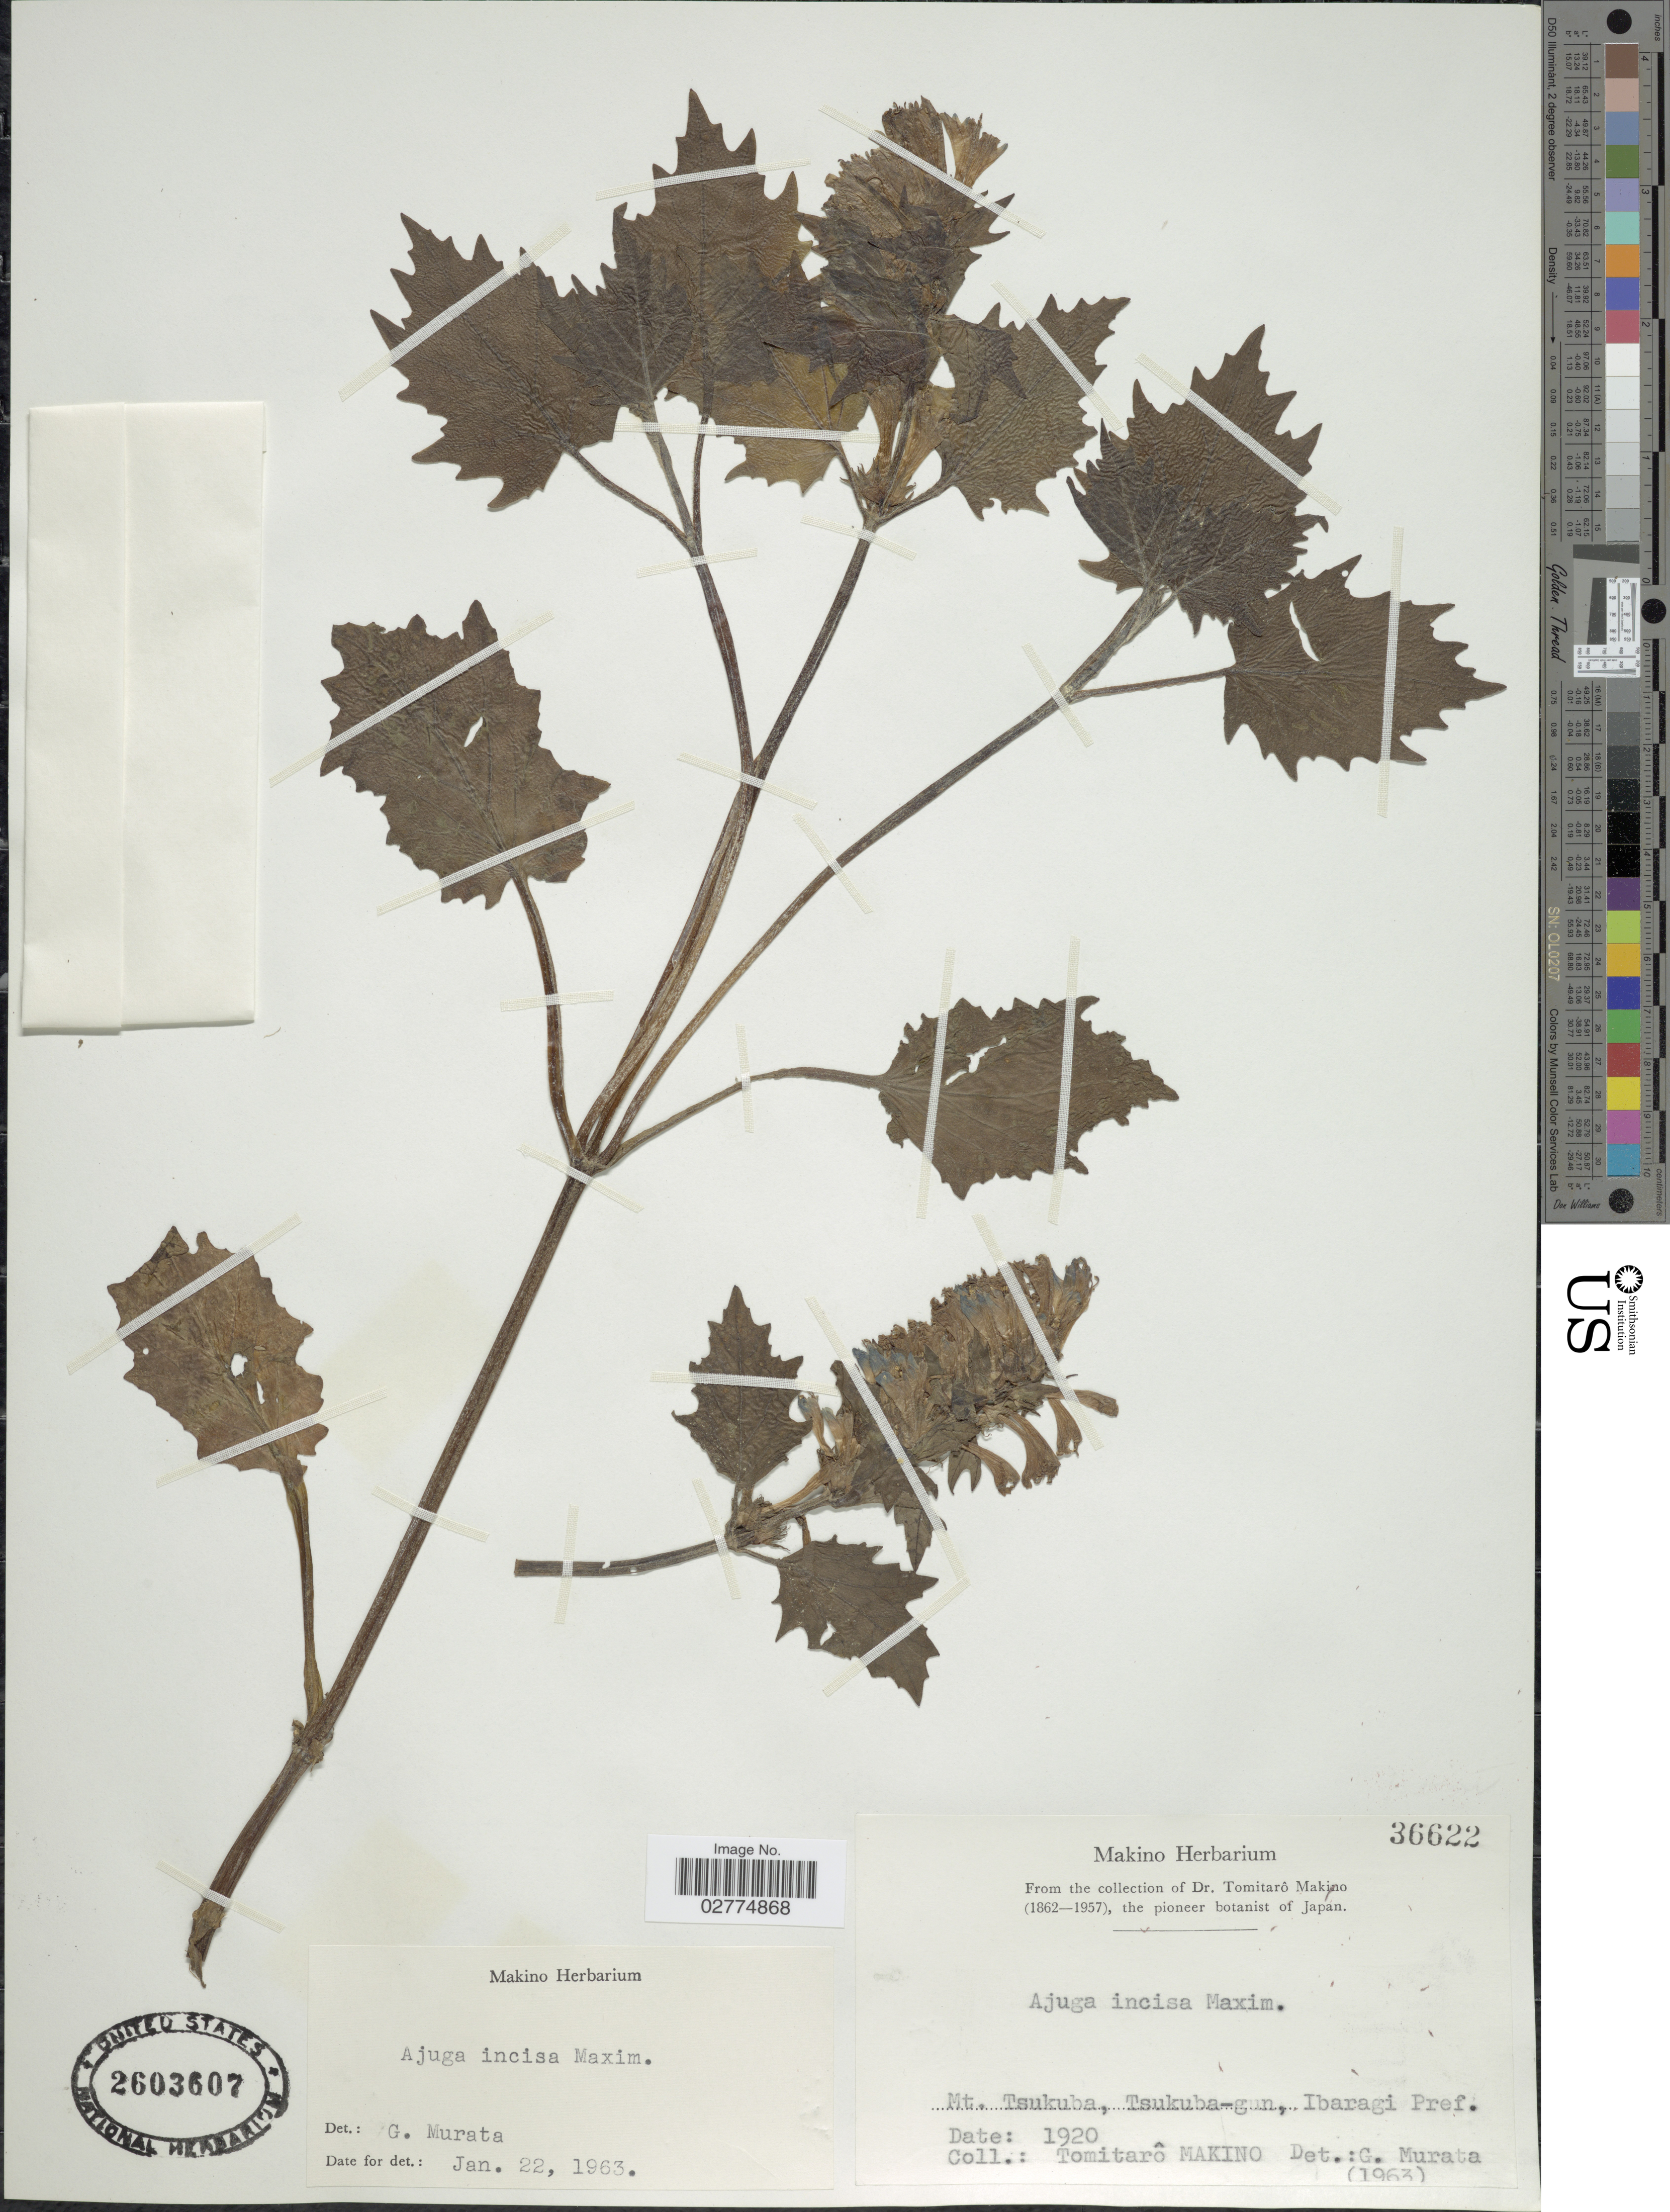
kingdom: Plantae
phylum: Tracheophyta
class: Magnoliopsida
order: Lamiales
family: Lamiaceae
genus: Ajuga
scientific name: Ajuga incisa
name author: Maxim.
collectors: T. Makino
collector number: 36622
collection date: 1920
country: Japan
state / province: Ibaraki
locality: Mt. Tsukuba, Tsukuba-gun, Ibaragi Pref.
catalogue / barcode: US 2603607